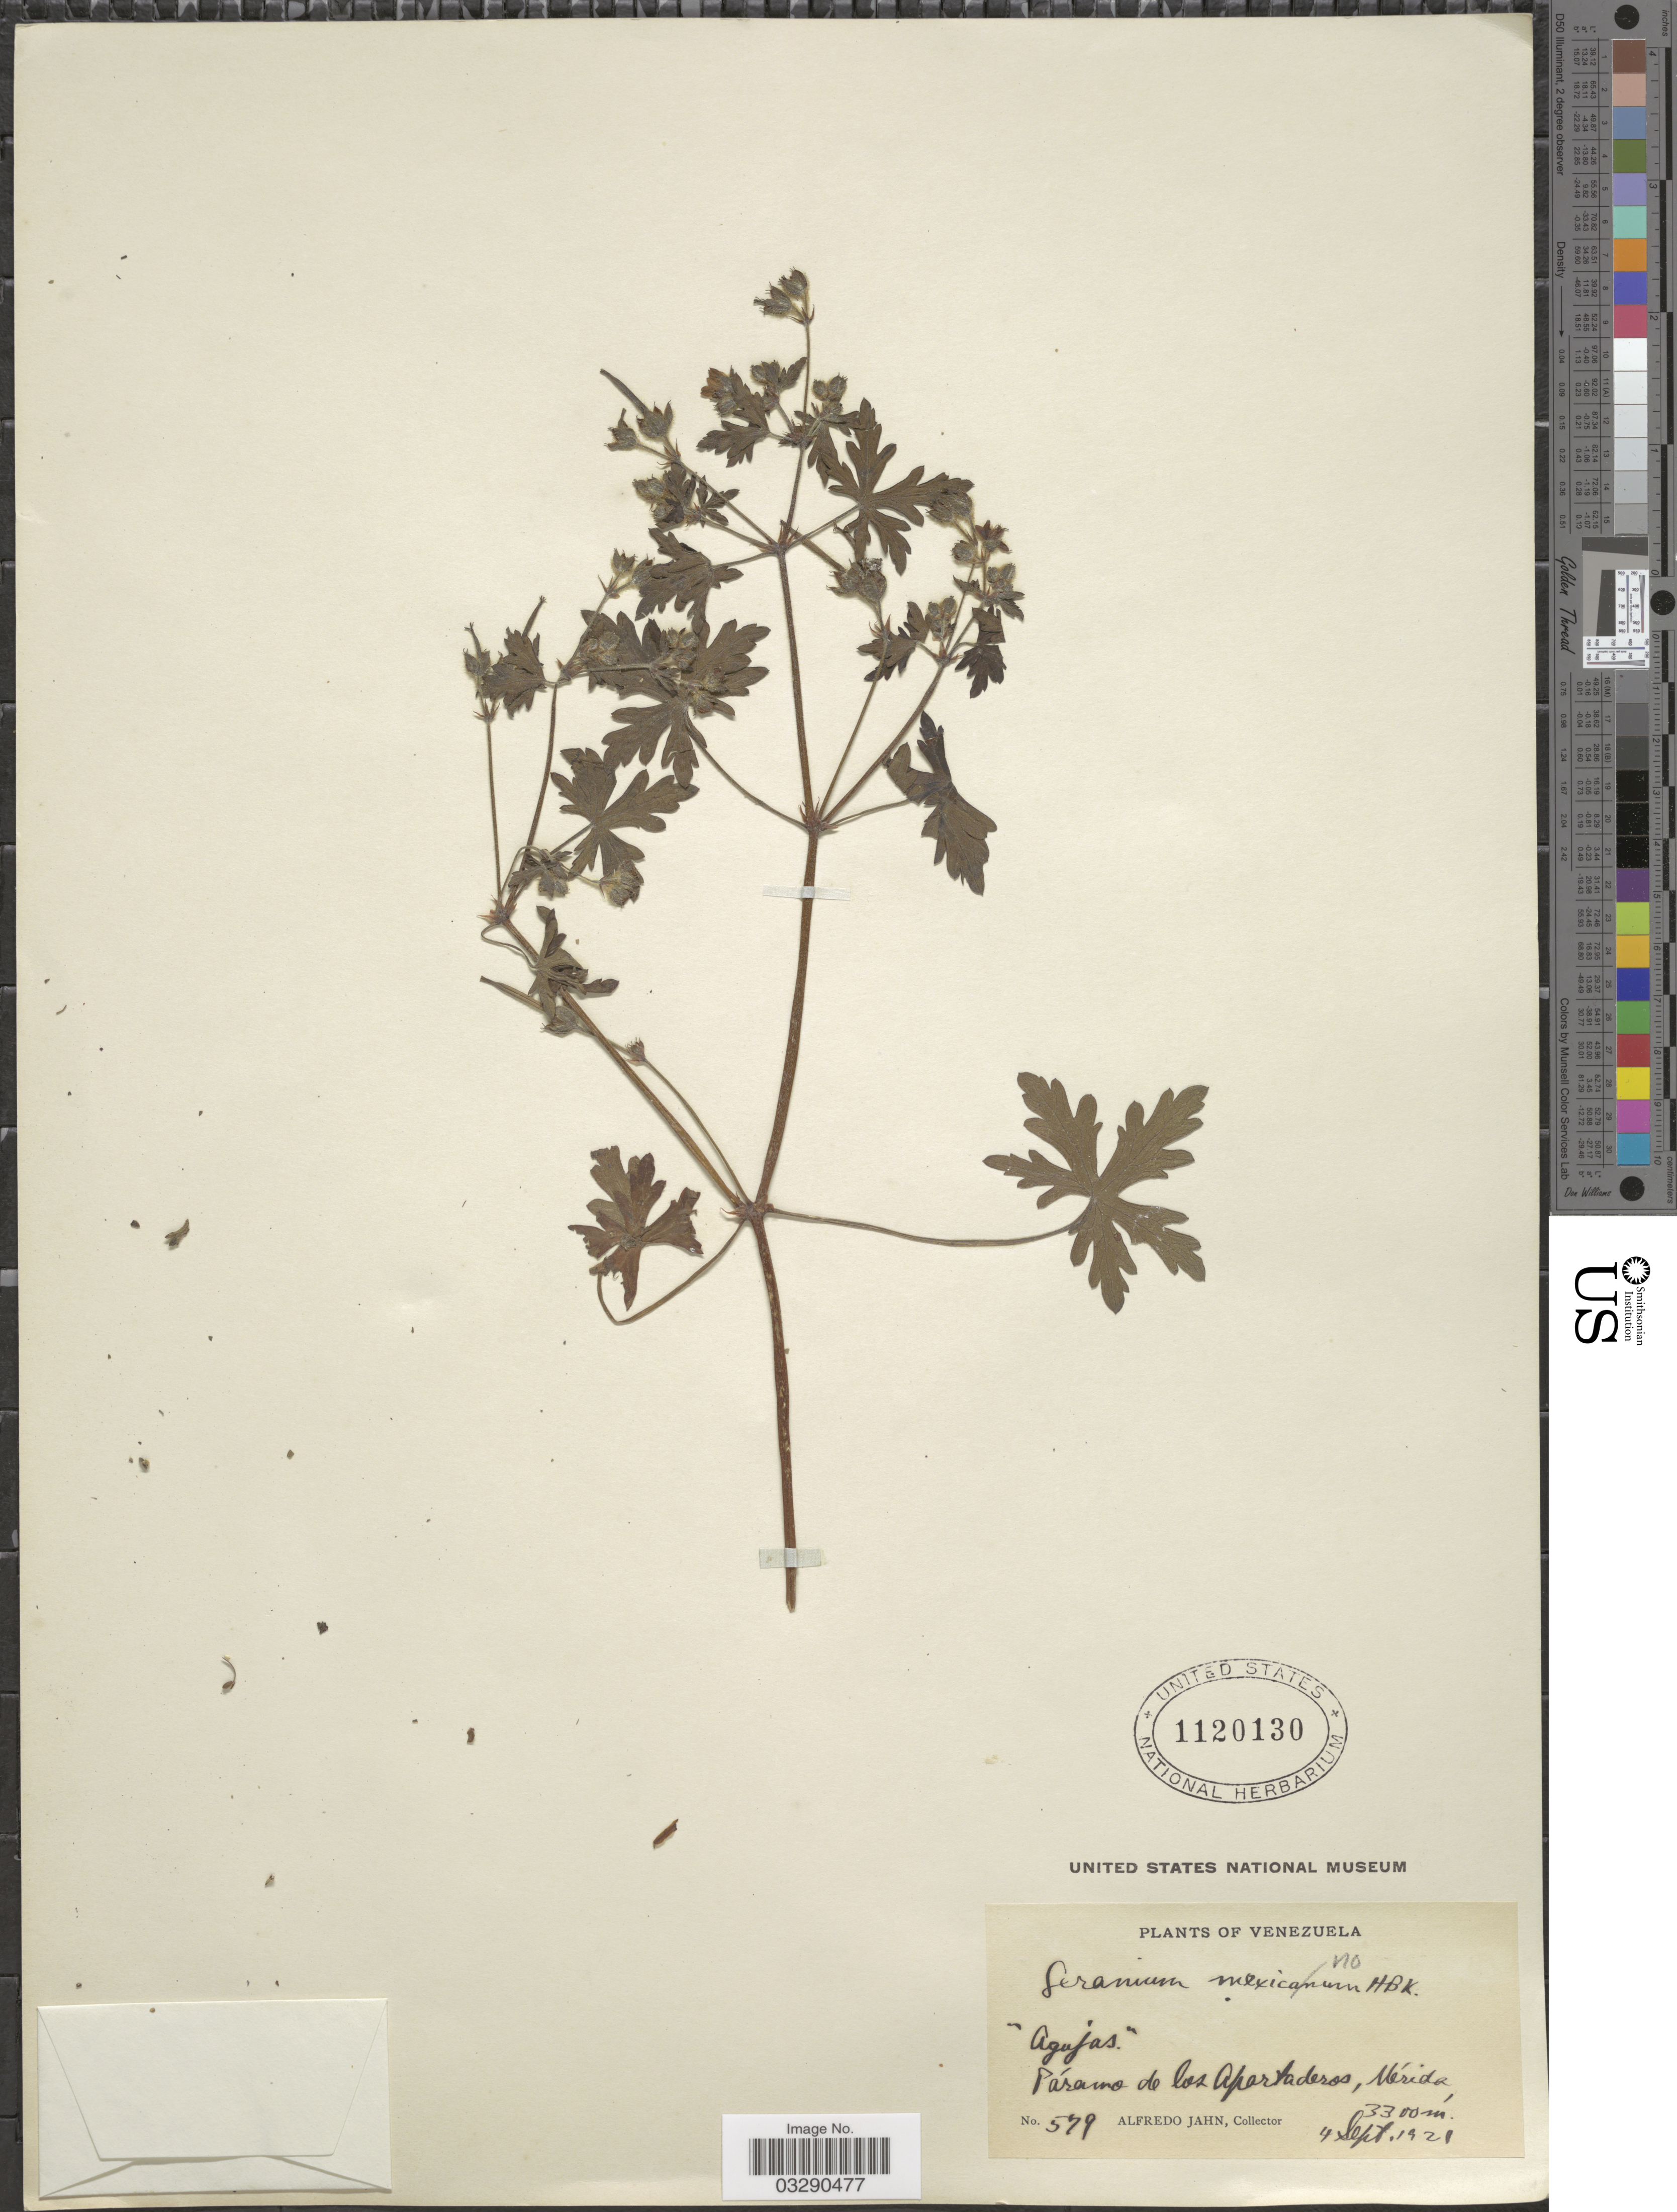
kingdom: Plantae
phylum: Tracheophyta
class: Magnoliopsida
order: Geraniales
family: Geraniaceae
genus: Geranium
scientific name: Geranium sp.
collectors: A. Jahn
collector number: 579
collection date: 1921-09-04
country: Venezuela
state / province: Mérida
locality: Páramo de los Apartaderos.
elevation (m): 3300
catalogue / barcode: US 1120130